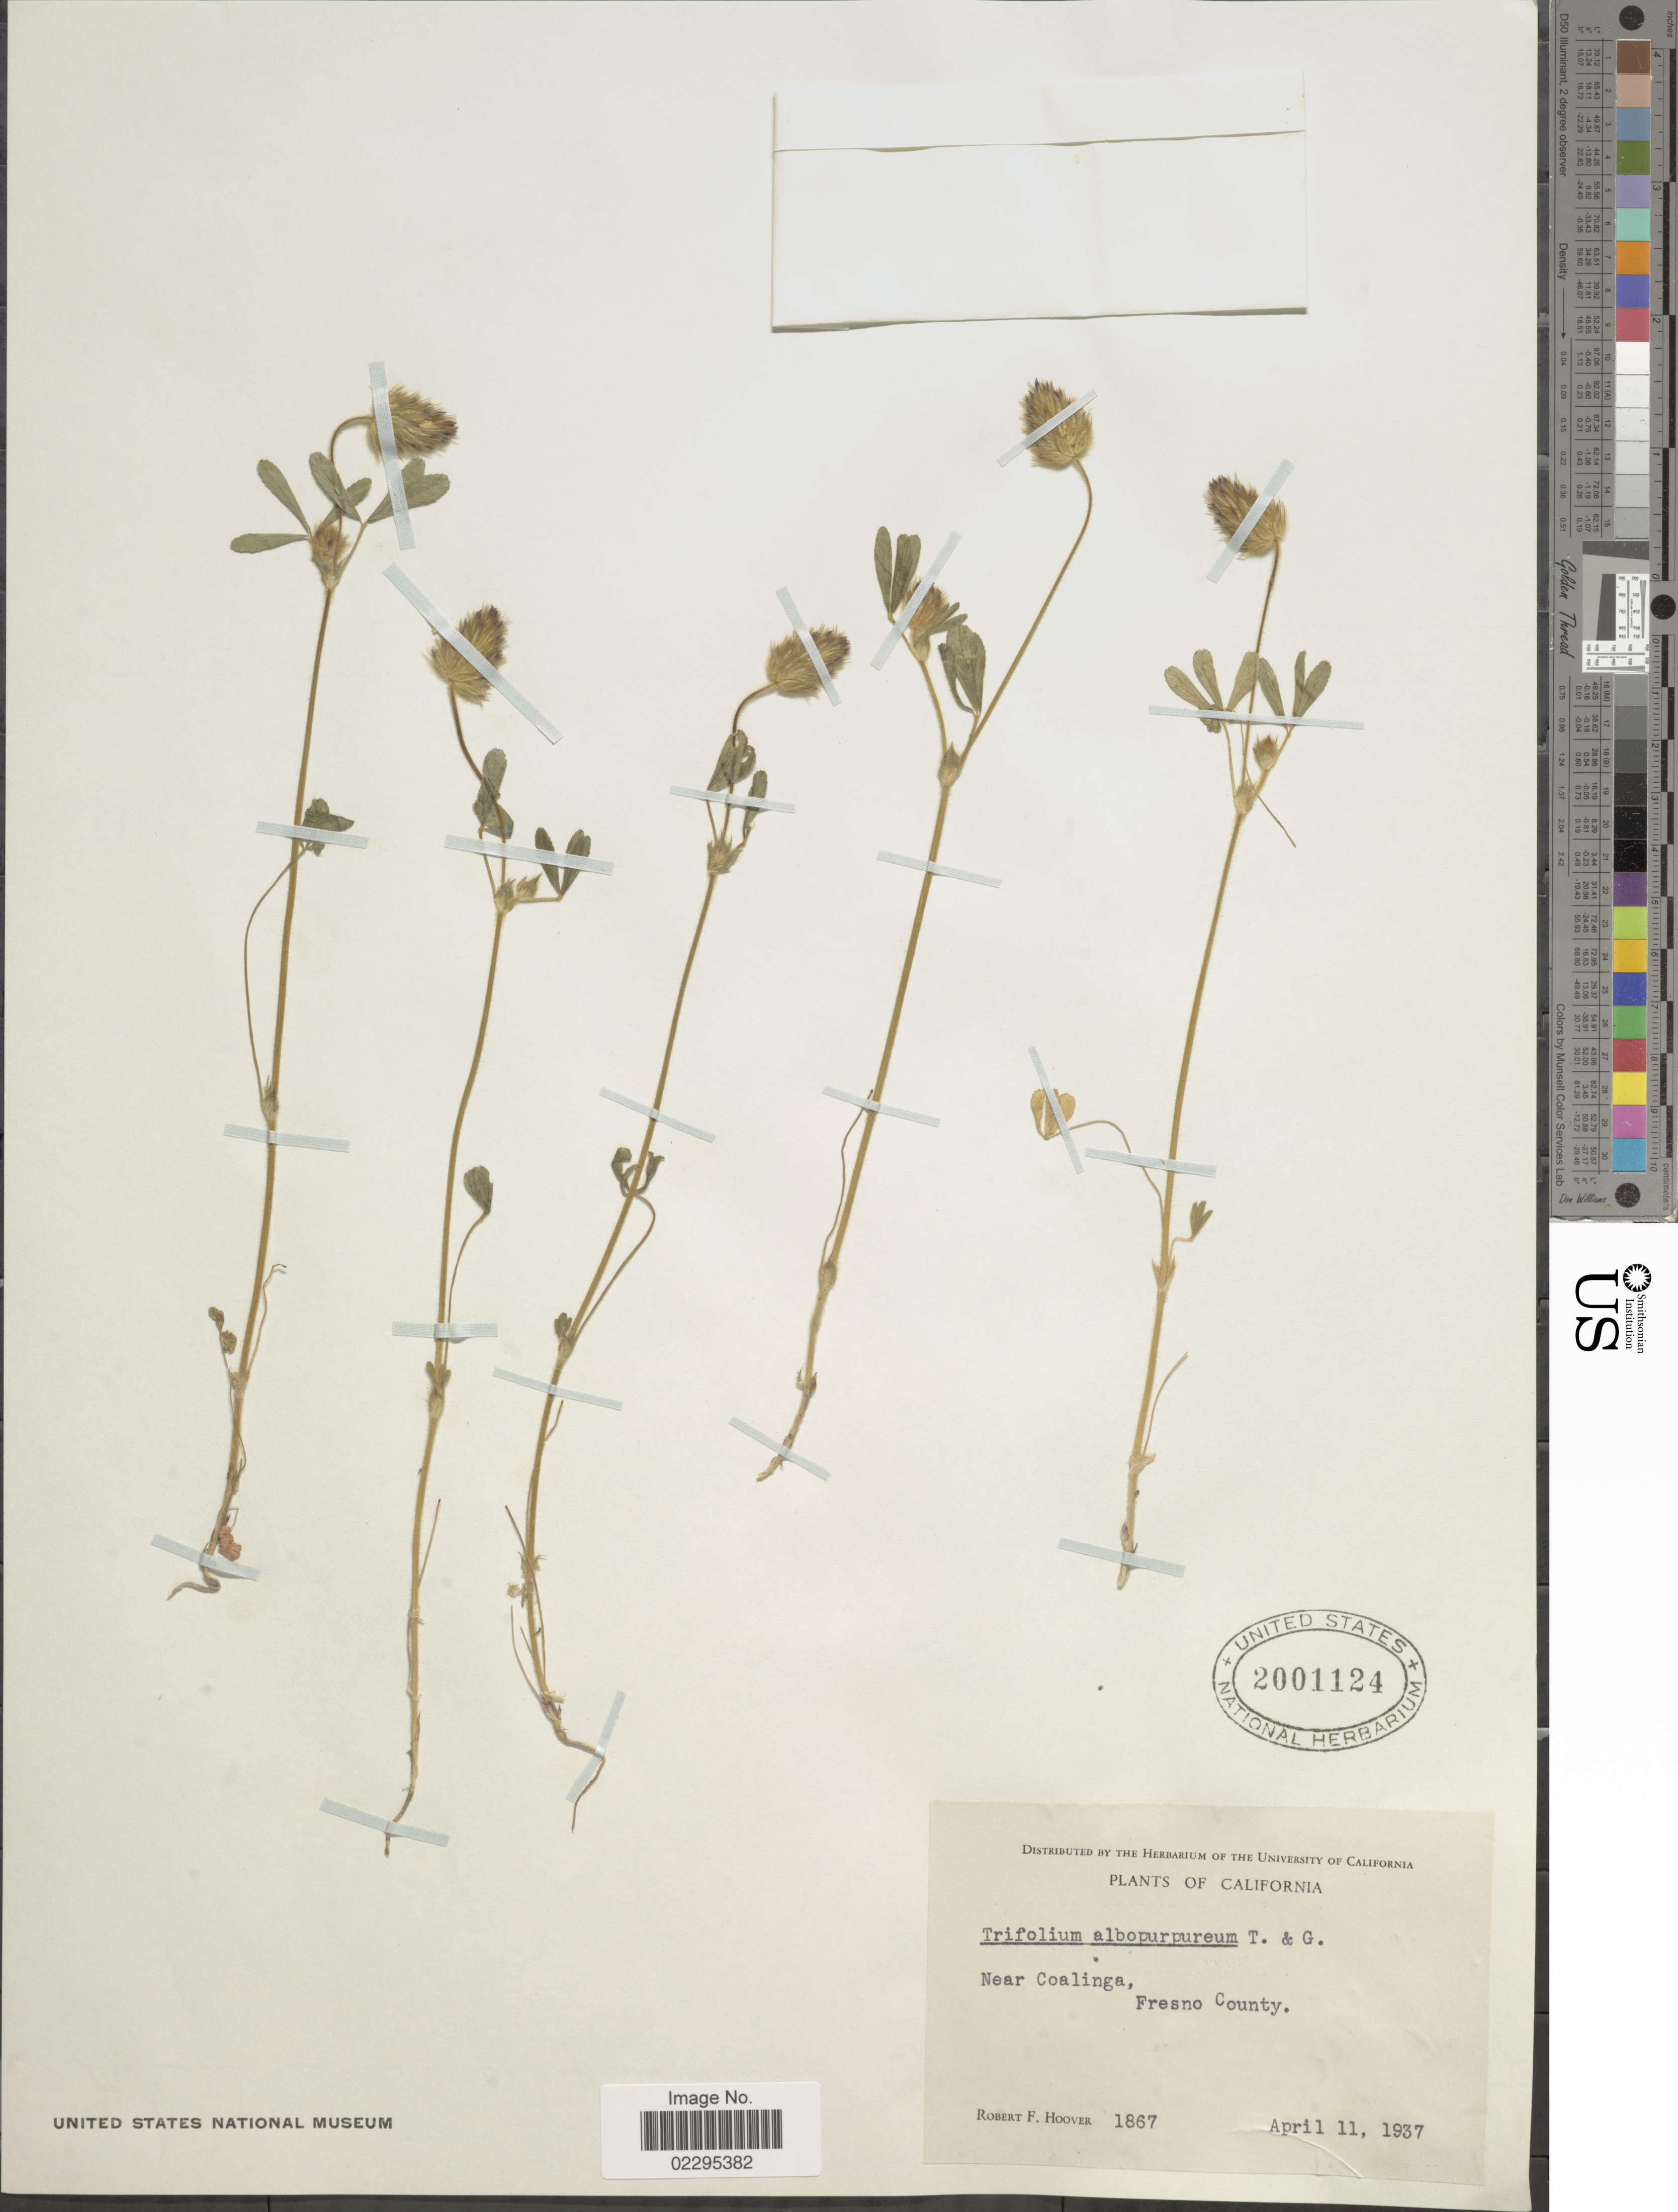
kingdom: Plantae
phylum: Tracheophyta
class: Magnoliopsida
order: Fabales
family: Fabaceae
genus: Trifolium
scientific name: Trifolium albopurpureum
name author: Torr. & A. Gray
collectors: R. F. Hoover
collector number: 1867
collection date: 1937-04-11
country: United States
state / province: California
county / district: Fresno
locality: California, Neae Coalinga, Fresno County.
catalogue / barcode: US 2001124